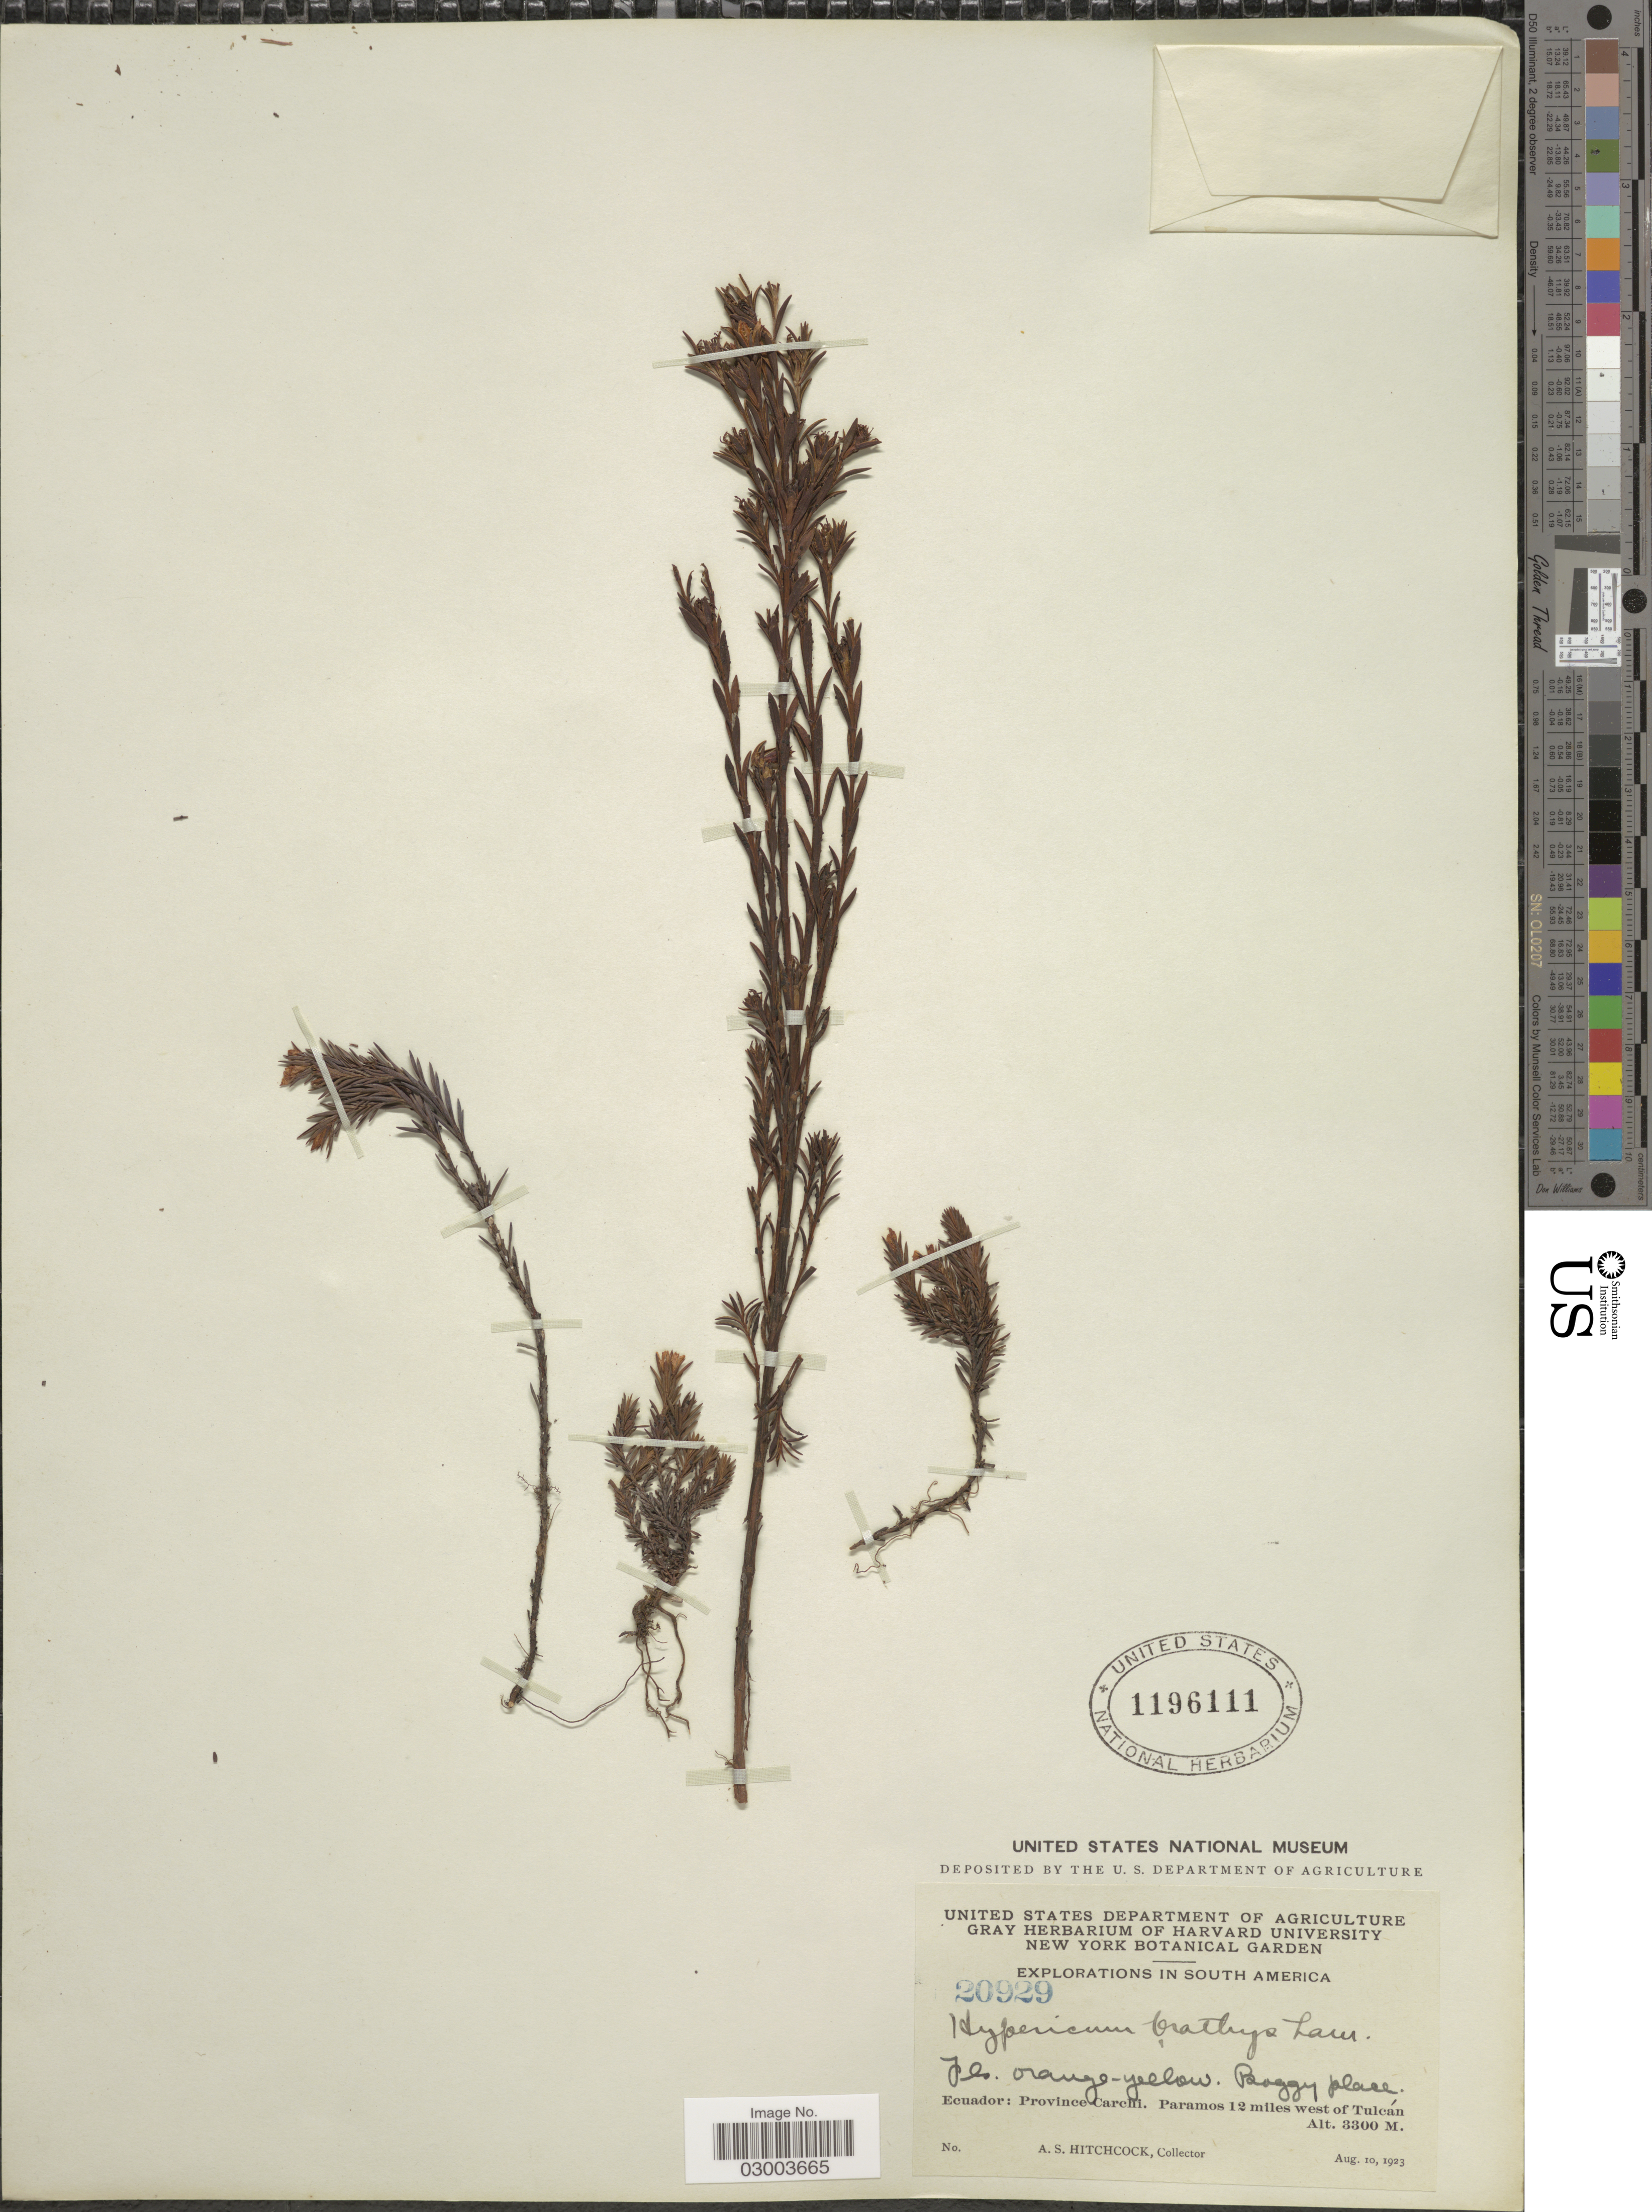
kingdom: Plantae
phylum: Tracheophyta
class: Magnoliopsida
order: Malpighiales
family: Hypericaceae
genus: Hypericum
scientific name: Hypericum decandrum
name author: Turcz.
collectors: A. S. Hitchcock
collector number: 20929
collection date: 1923-08-10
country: Ecuador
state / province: Carchi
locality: Paramos 12 miles west of Tulcán.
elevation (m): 3300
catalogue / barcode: US 1196111